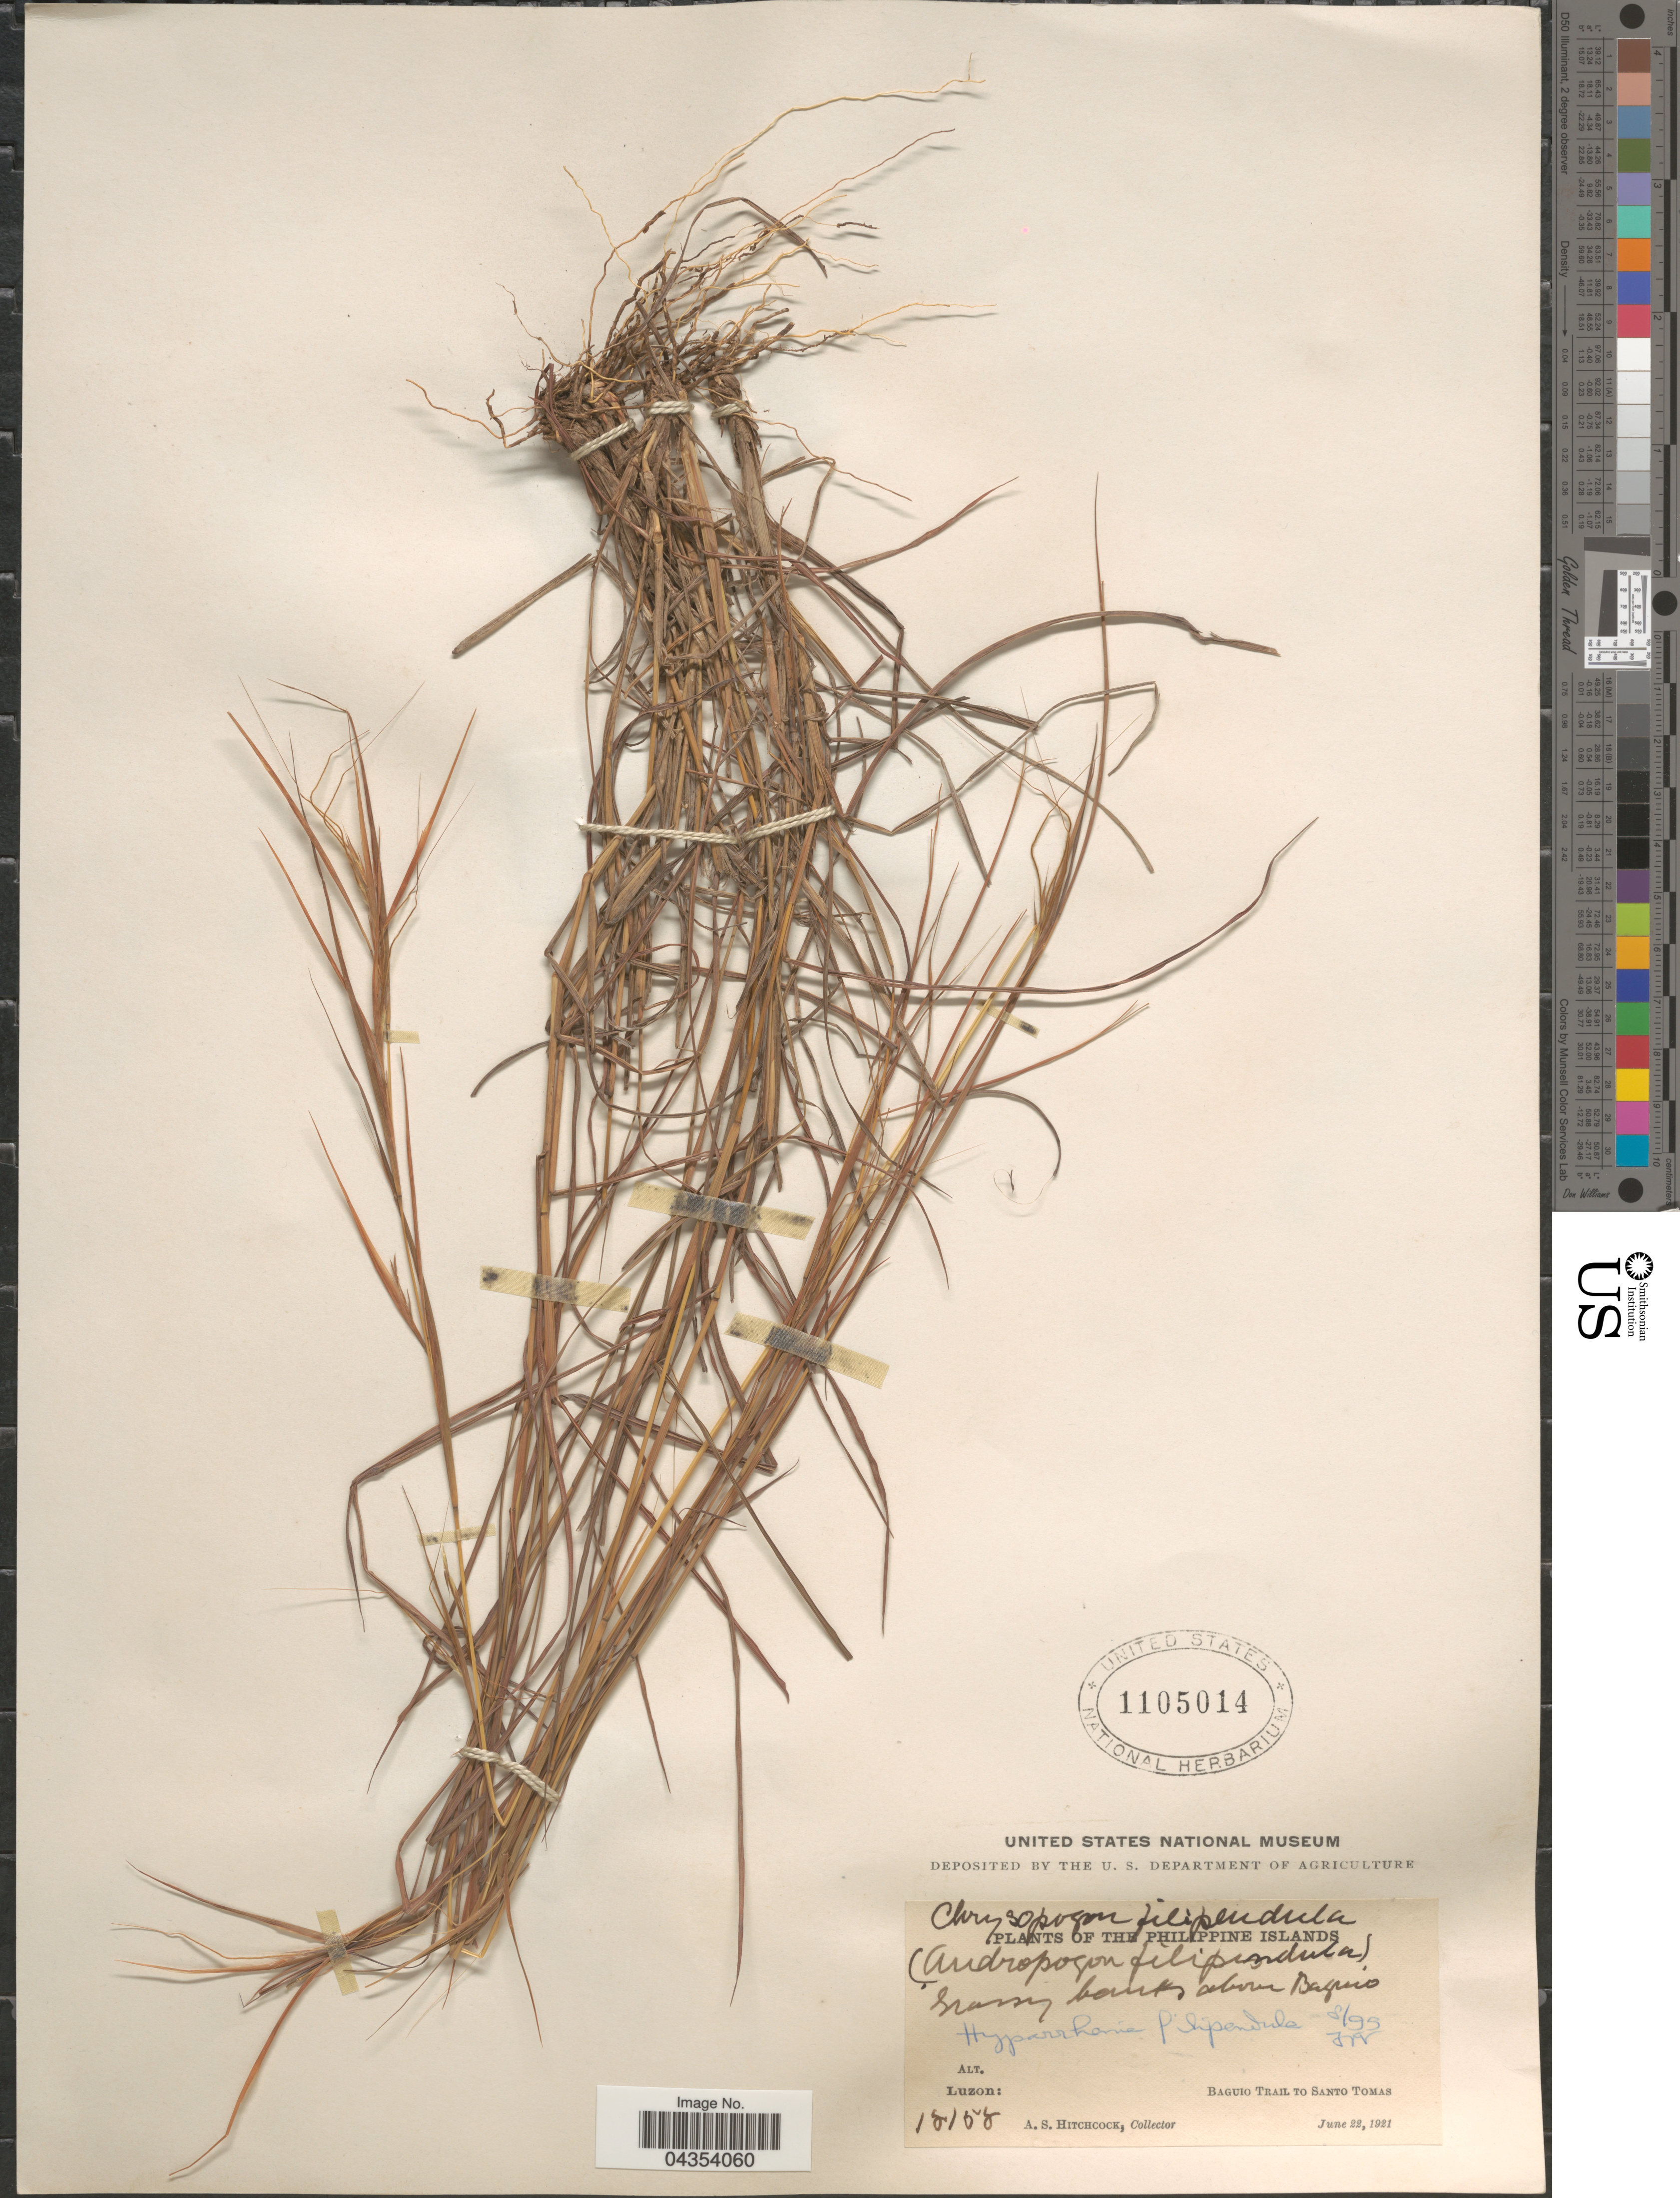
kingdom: Plantae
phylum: Tracheophyta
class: Liliopsida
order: Poales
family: Poaceae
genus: Hyparrhenia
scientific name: Hyparrhenia filipendula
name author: (Hochr.) Stapf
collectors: A. S. Hitchcock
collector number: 18158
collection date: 1921-06-22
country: Philippines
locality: The Philippine Islands. Luzon: Baguio Trail to Santo Tomas.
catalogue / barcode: US 1105014